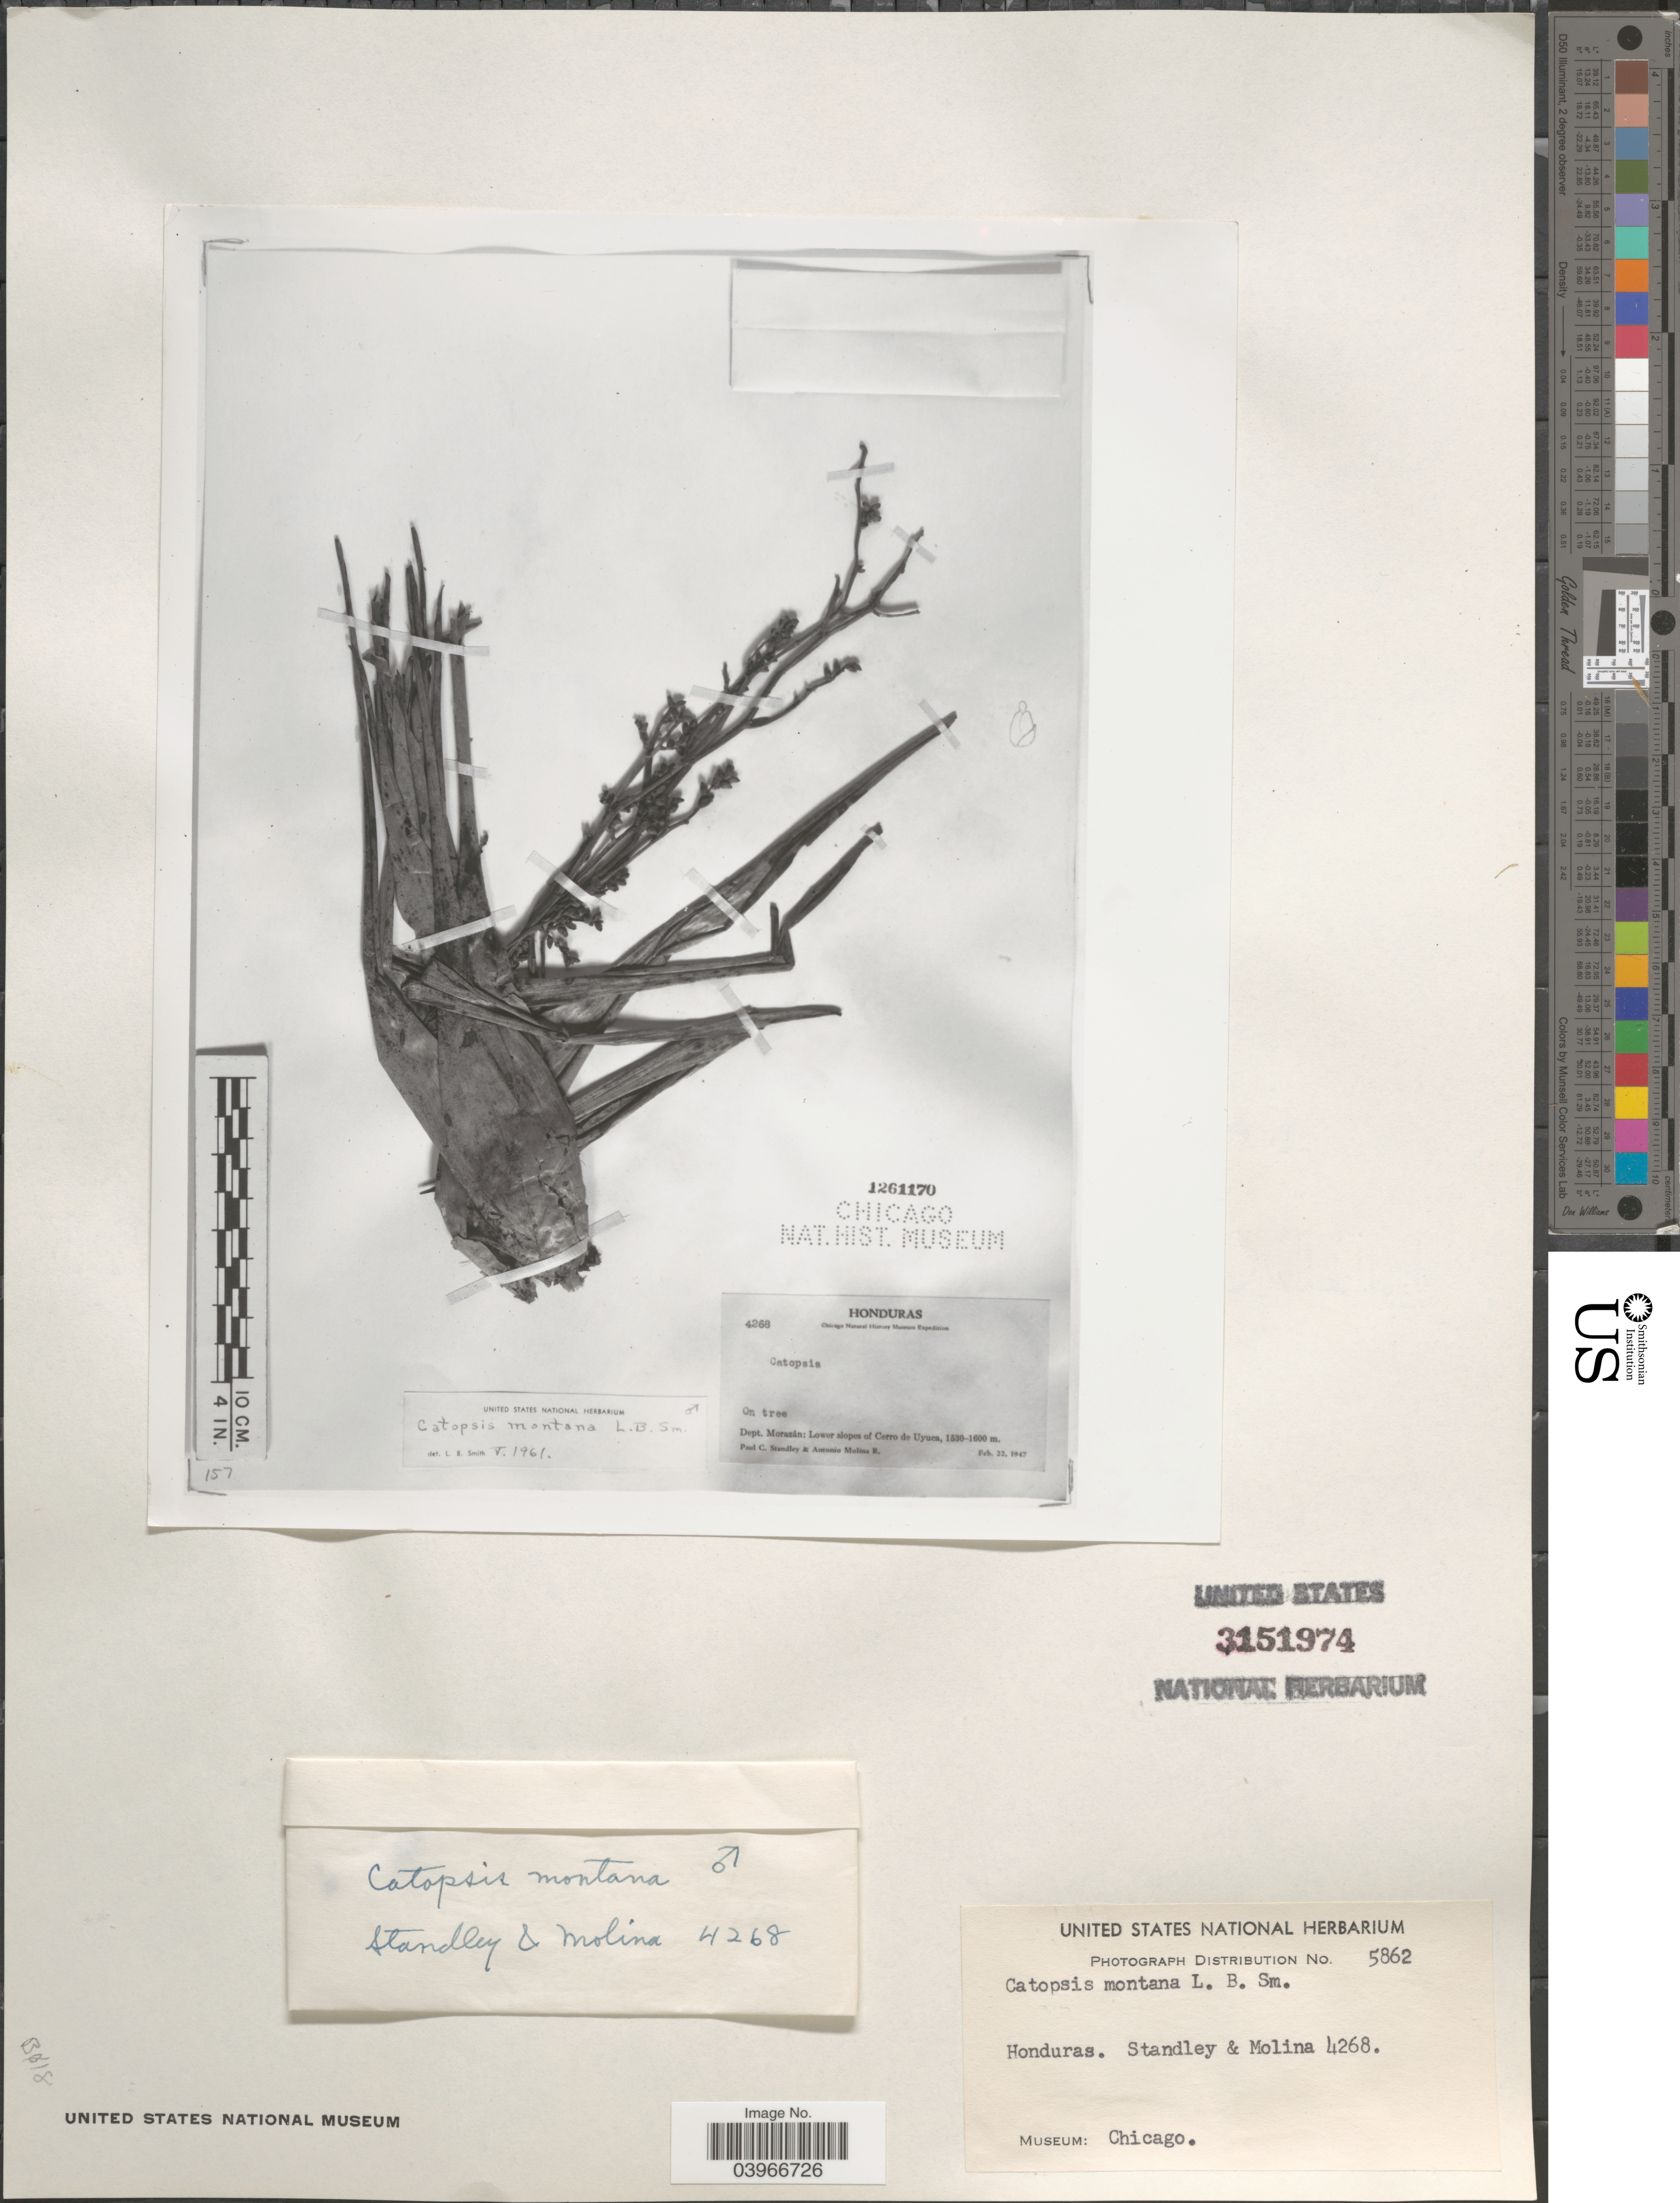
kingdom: Plantae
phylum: Tracheophyta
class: Liliopsida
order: Poales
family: Bromeliaceae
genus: Catopsis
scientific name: Catopsis montana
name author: L.B. Sm.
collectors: P. C. Standley & A. Molina R.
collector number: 4268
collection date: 1947-02-22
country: Honduras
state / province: Fco. Morazán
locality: Dept. Morazán: Lower slopes of Cerro de Uyaca.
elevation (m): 1530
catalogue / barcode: US 3151974